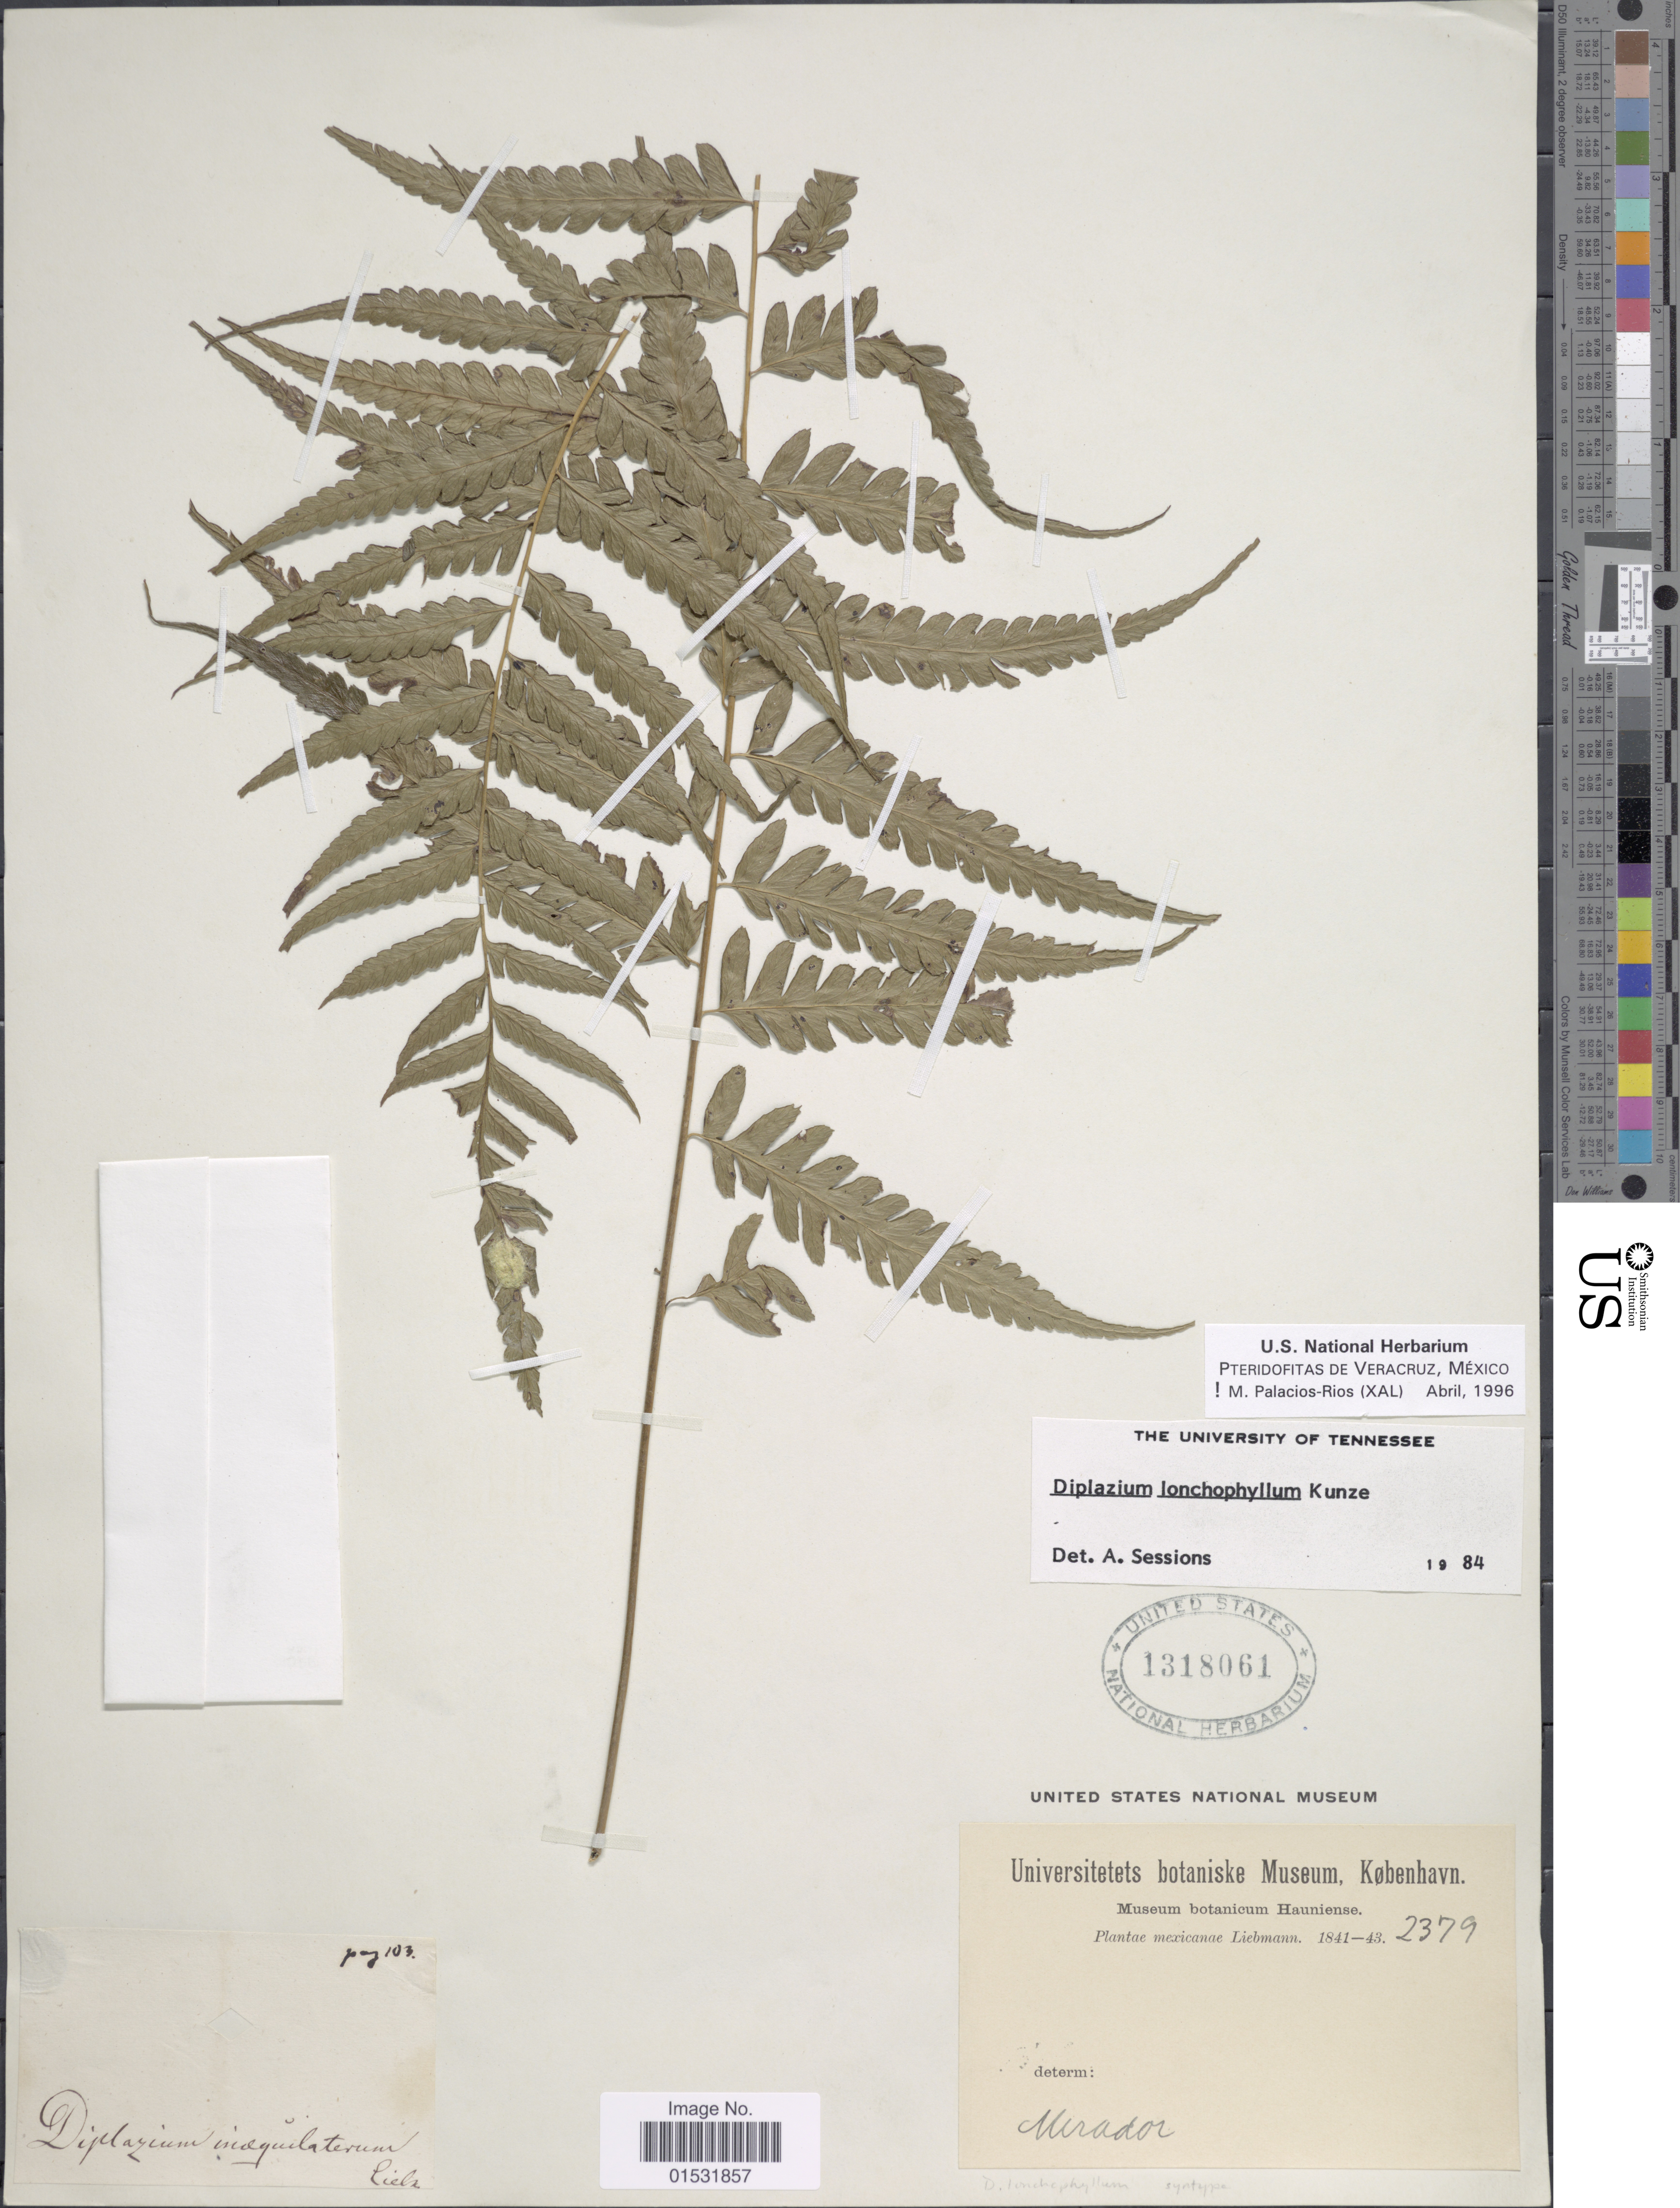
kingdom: Plantae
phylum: Tracheophyta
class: Polypodiopsida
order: Polypodiales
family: Athyriaceae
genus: Diplazium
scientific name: Diplazium lonchophyllum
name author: Kunze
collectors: Liebmann, --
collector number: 2379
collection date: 1841/1843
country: Mexico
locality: Mirador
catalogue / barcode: US 1318061